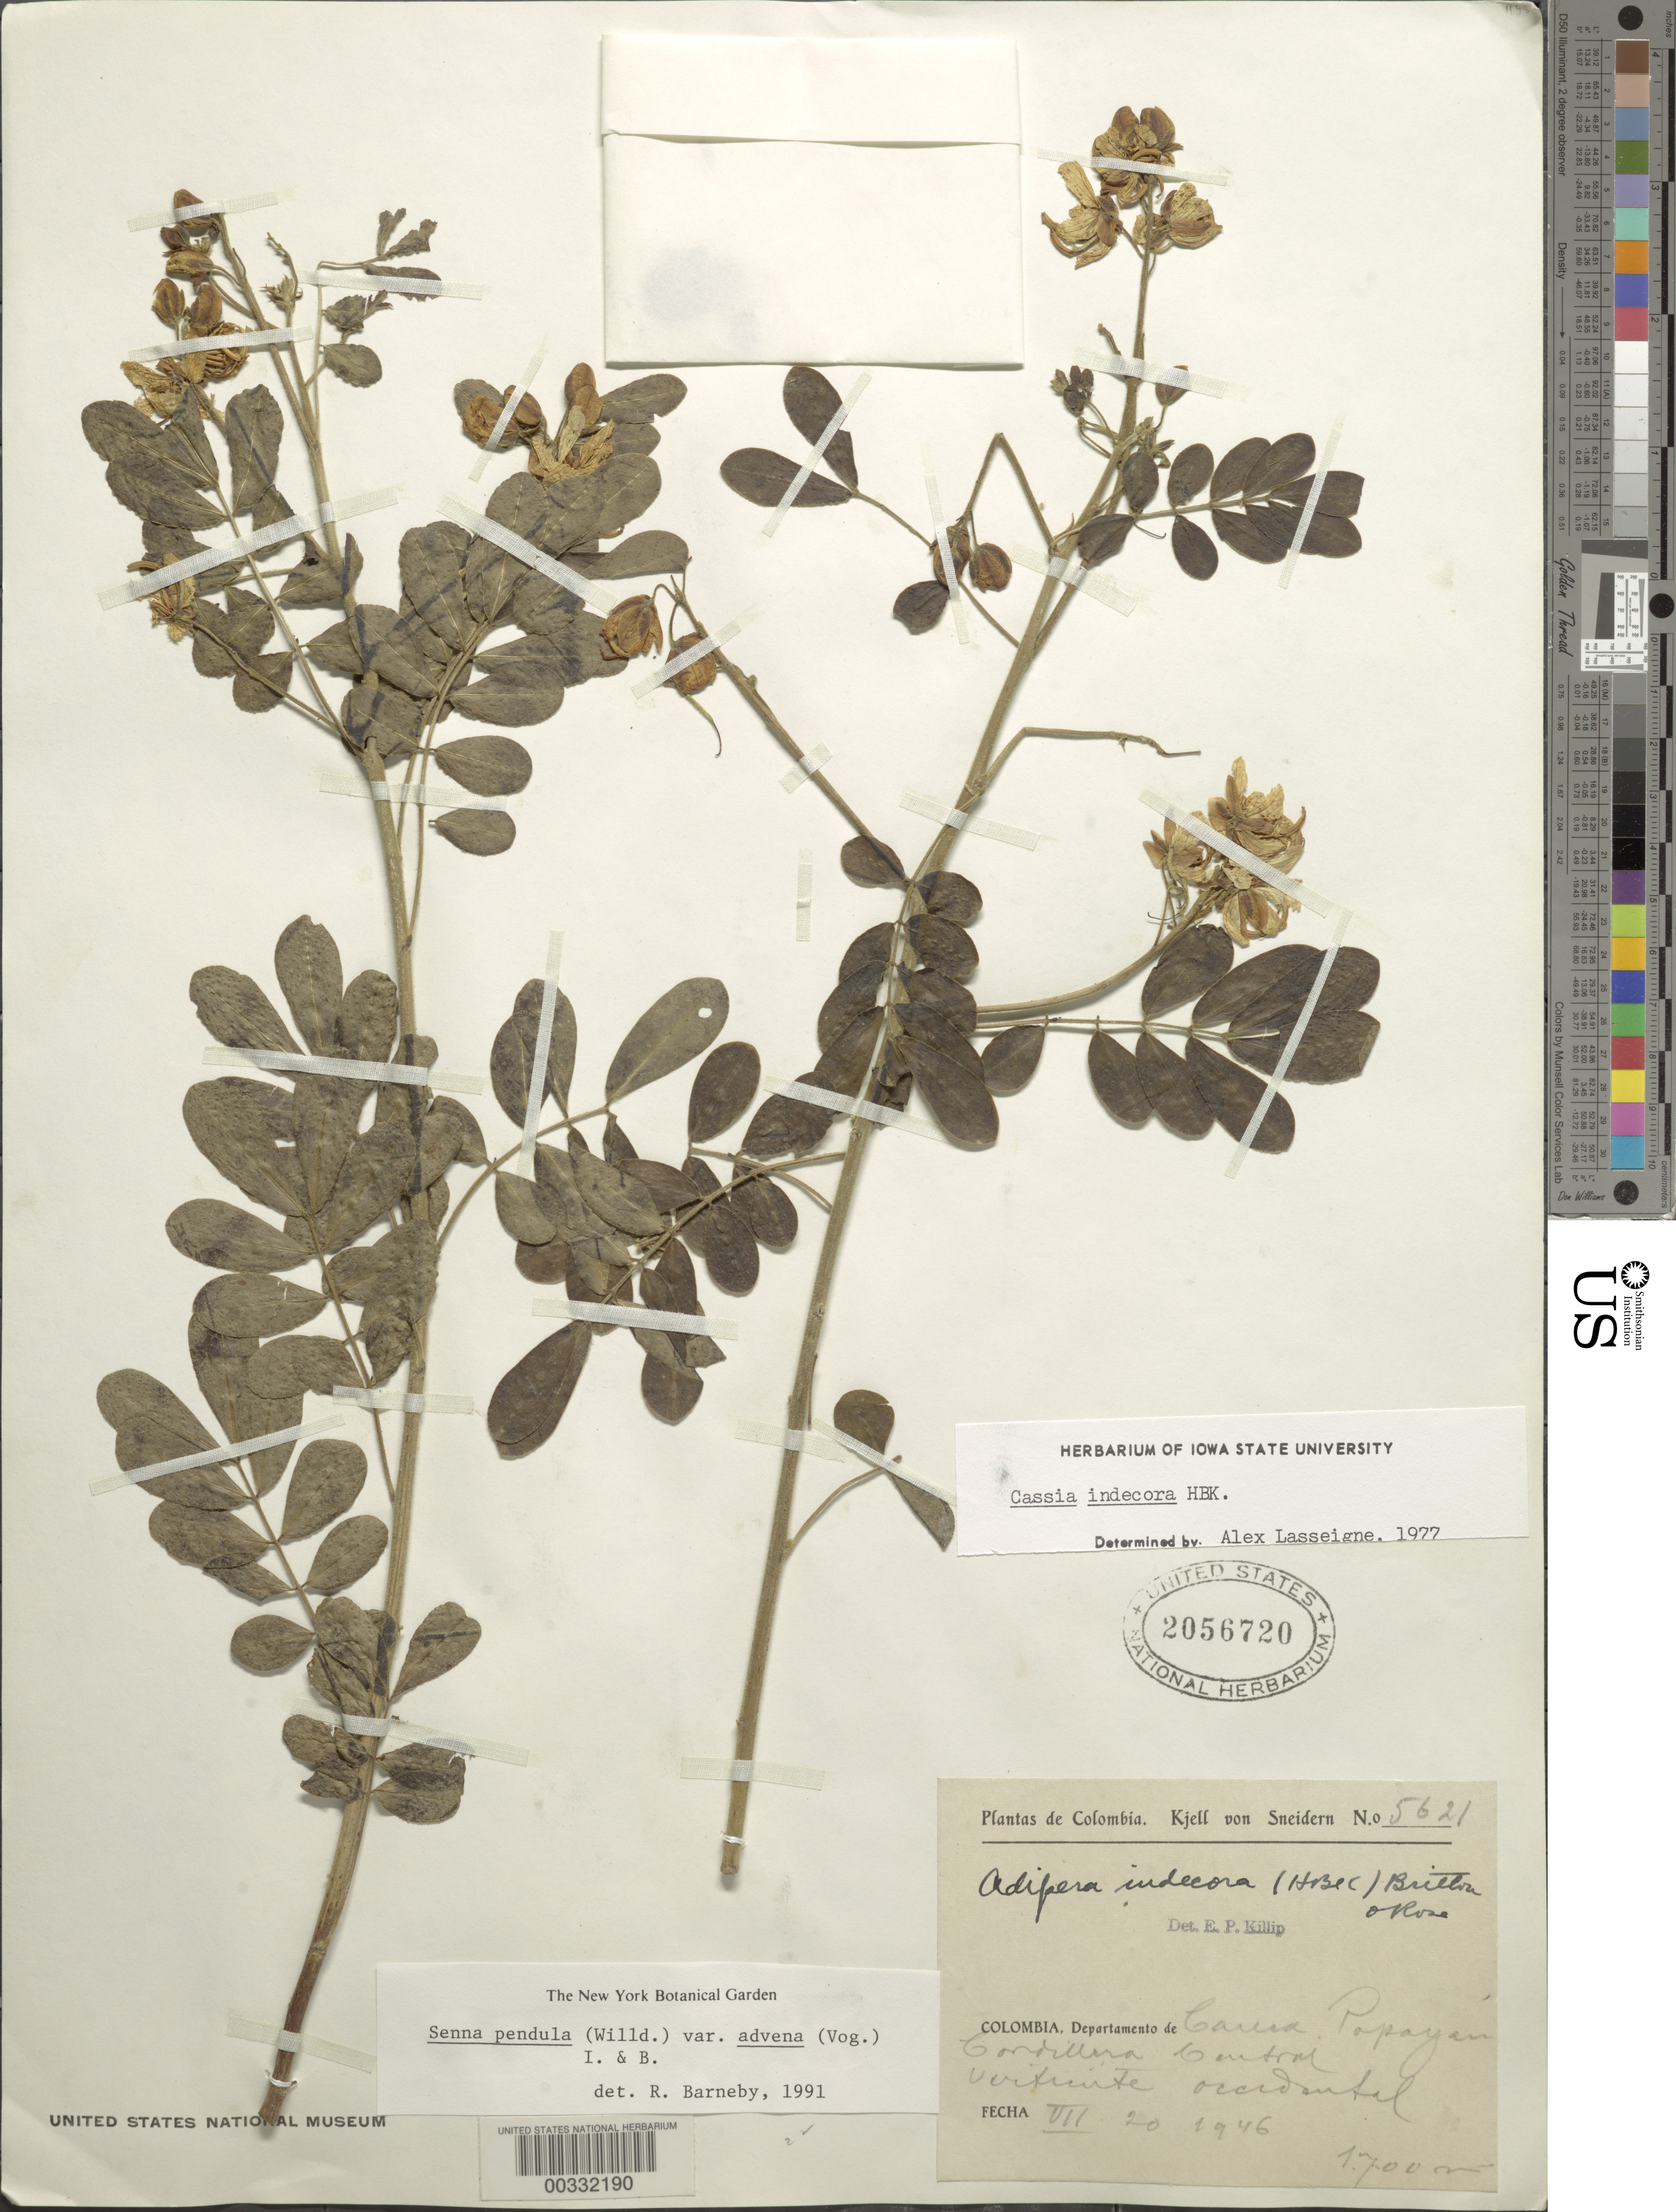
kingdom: Plantae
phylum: Tracheophyta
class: Magnoliopsida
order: Fabales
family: Fabaceae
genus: Senna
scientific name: Senna pendula var. advena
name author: (Vogel) H.S. Irwin & Barneby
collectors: K. von Sneidern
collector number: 5621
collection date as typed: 20 Jul 1946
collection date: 1946-07-20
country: Colombia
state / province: Cauca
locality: Popayan; Cordillera Central; Vertiente Occidental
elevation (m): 1700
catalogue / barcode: US 2056720